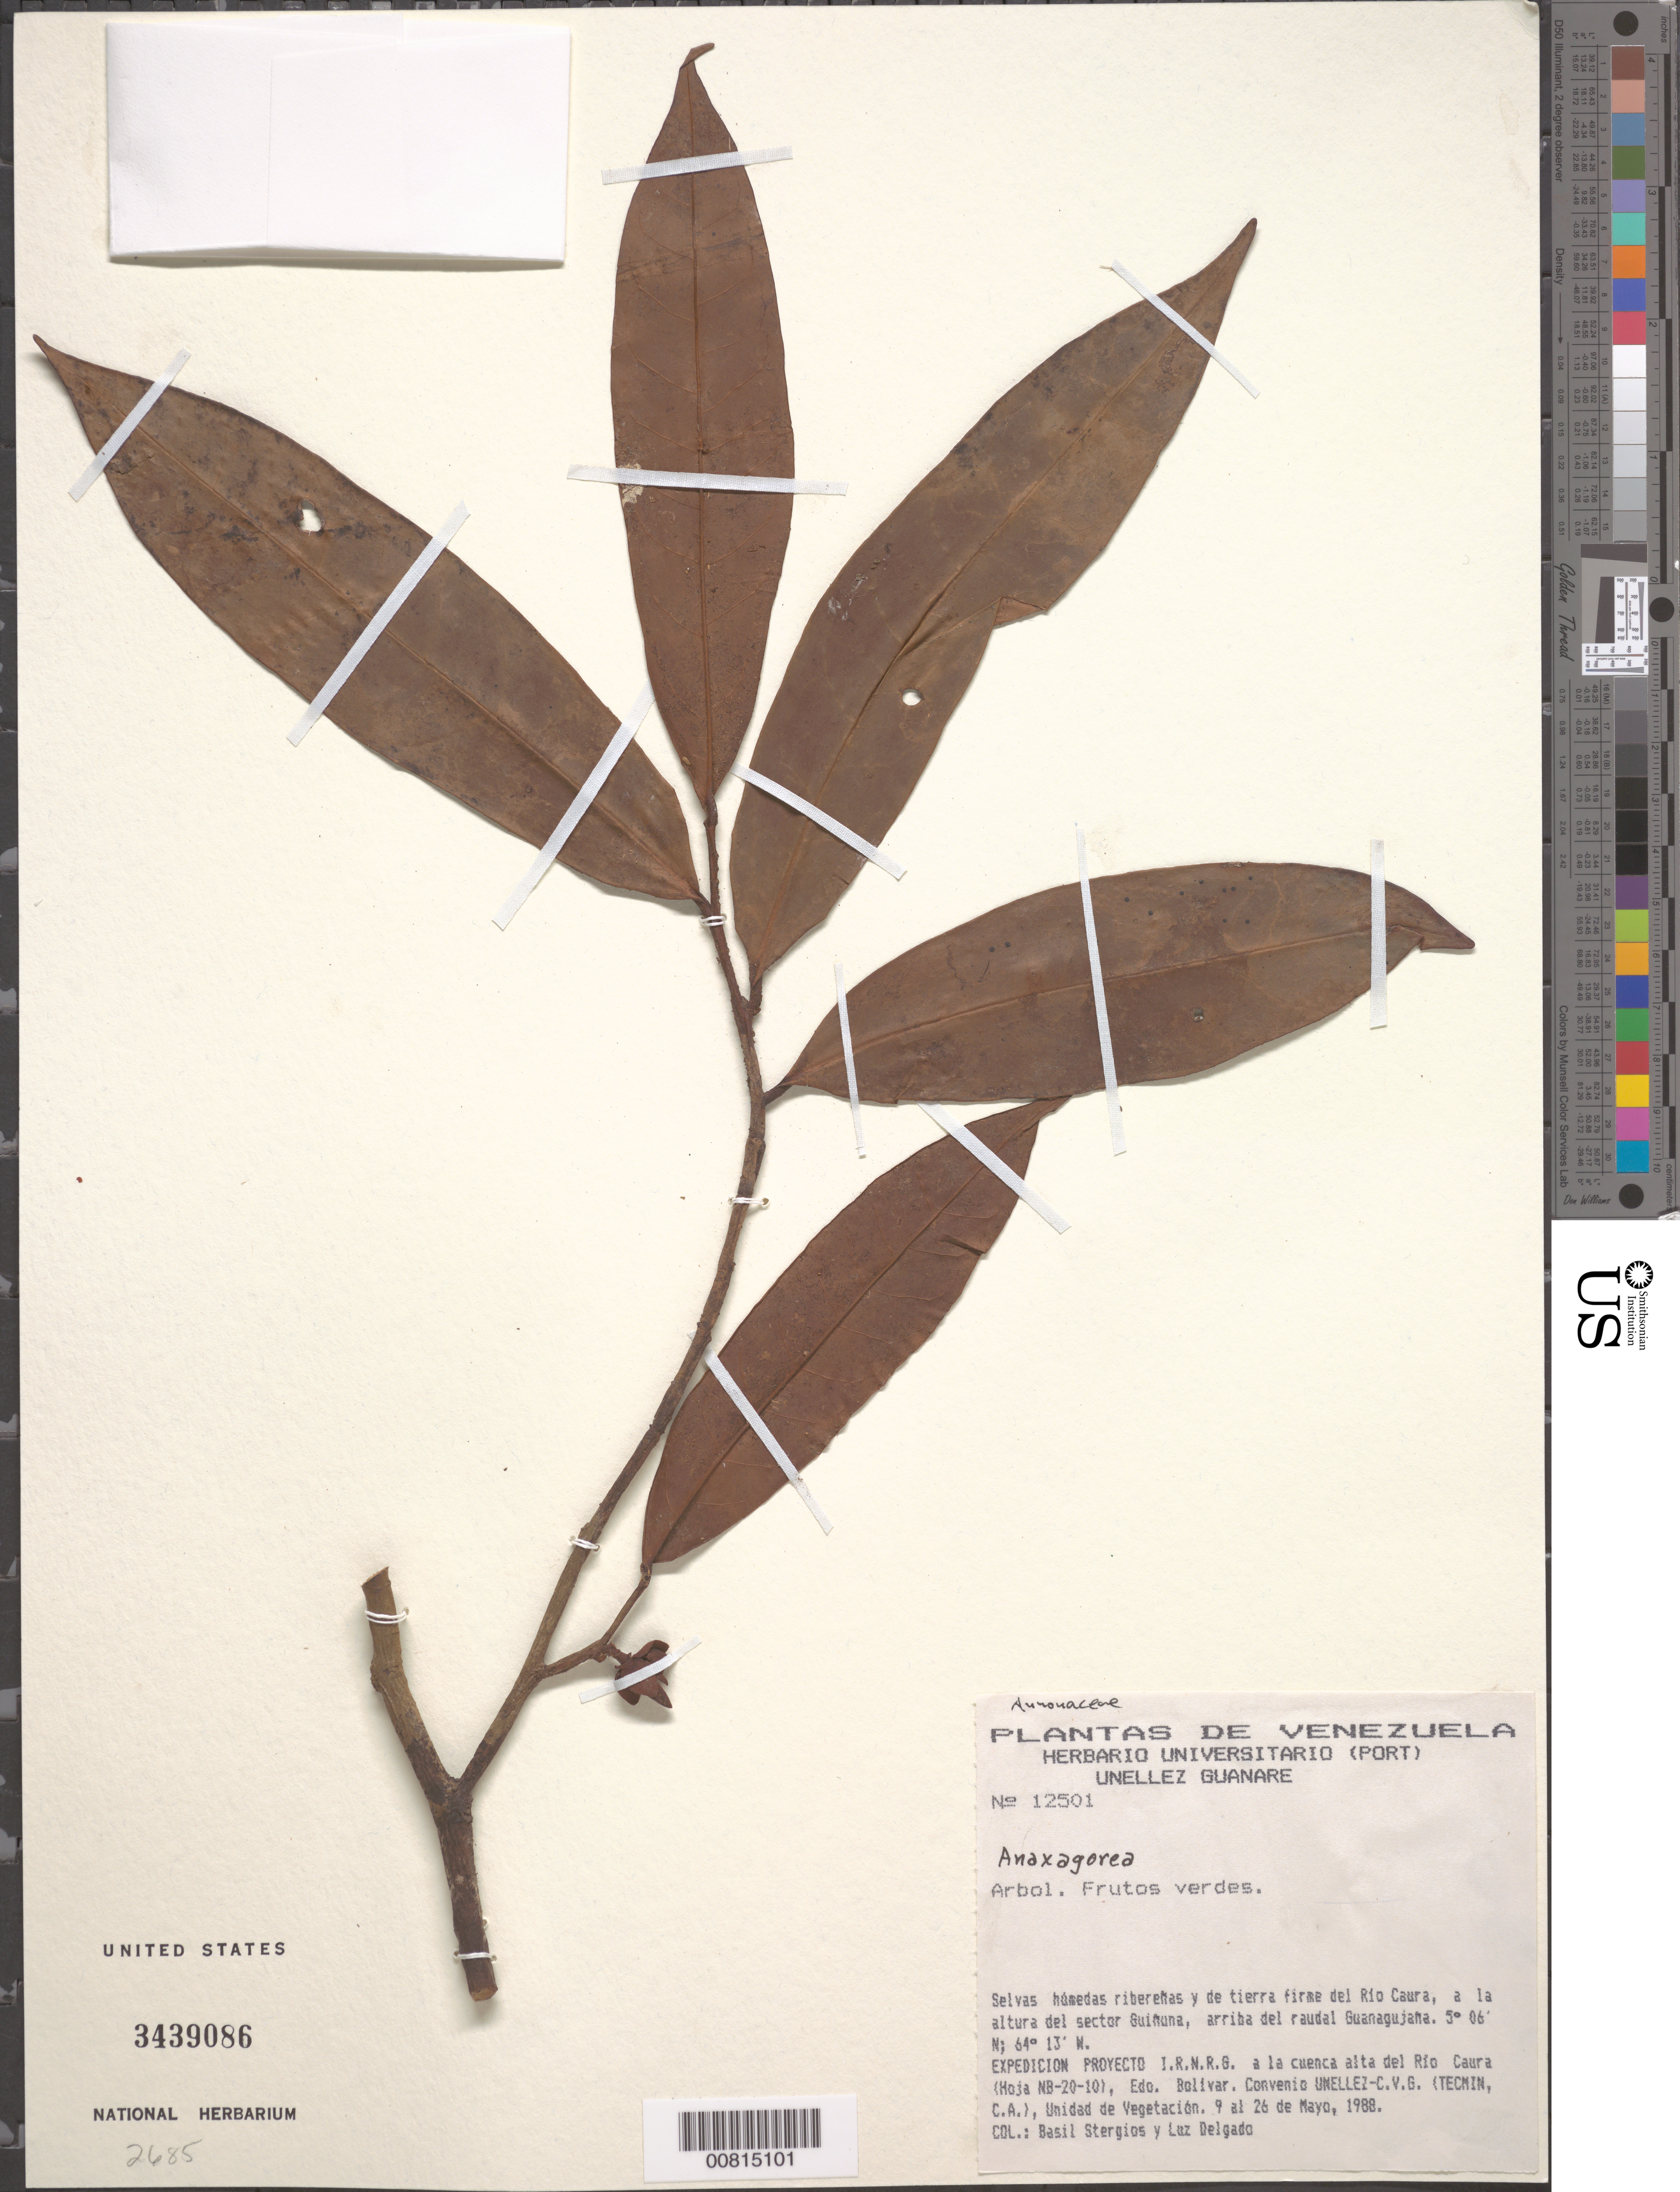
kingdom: Plantae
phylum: Tracheophyta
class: Magnoliopsida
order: Magnoliales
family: Annonaceae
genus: Anaxagorea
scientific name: Anaxagorea sp.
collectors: B. G. Stergios & L. Delgado V.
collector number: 12501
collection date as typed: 9-May-88 to 26-May-88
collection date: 1988-05-09/1988-05-26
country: Venezuela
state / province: Bolívar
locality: Río Caura, al altura del sector Guiñuna, arriba del raudal Guanagujaña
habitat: Selvas húmedas ribereñas y de tierra firme del río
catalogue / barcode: US 3439086